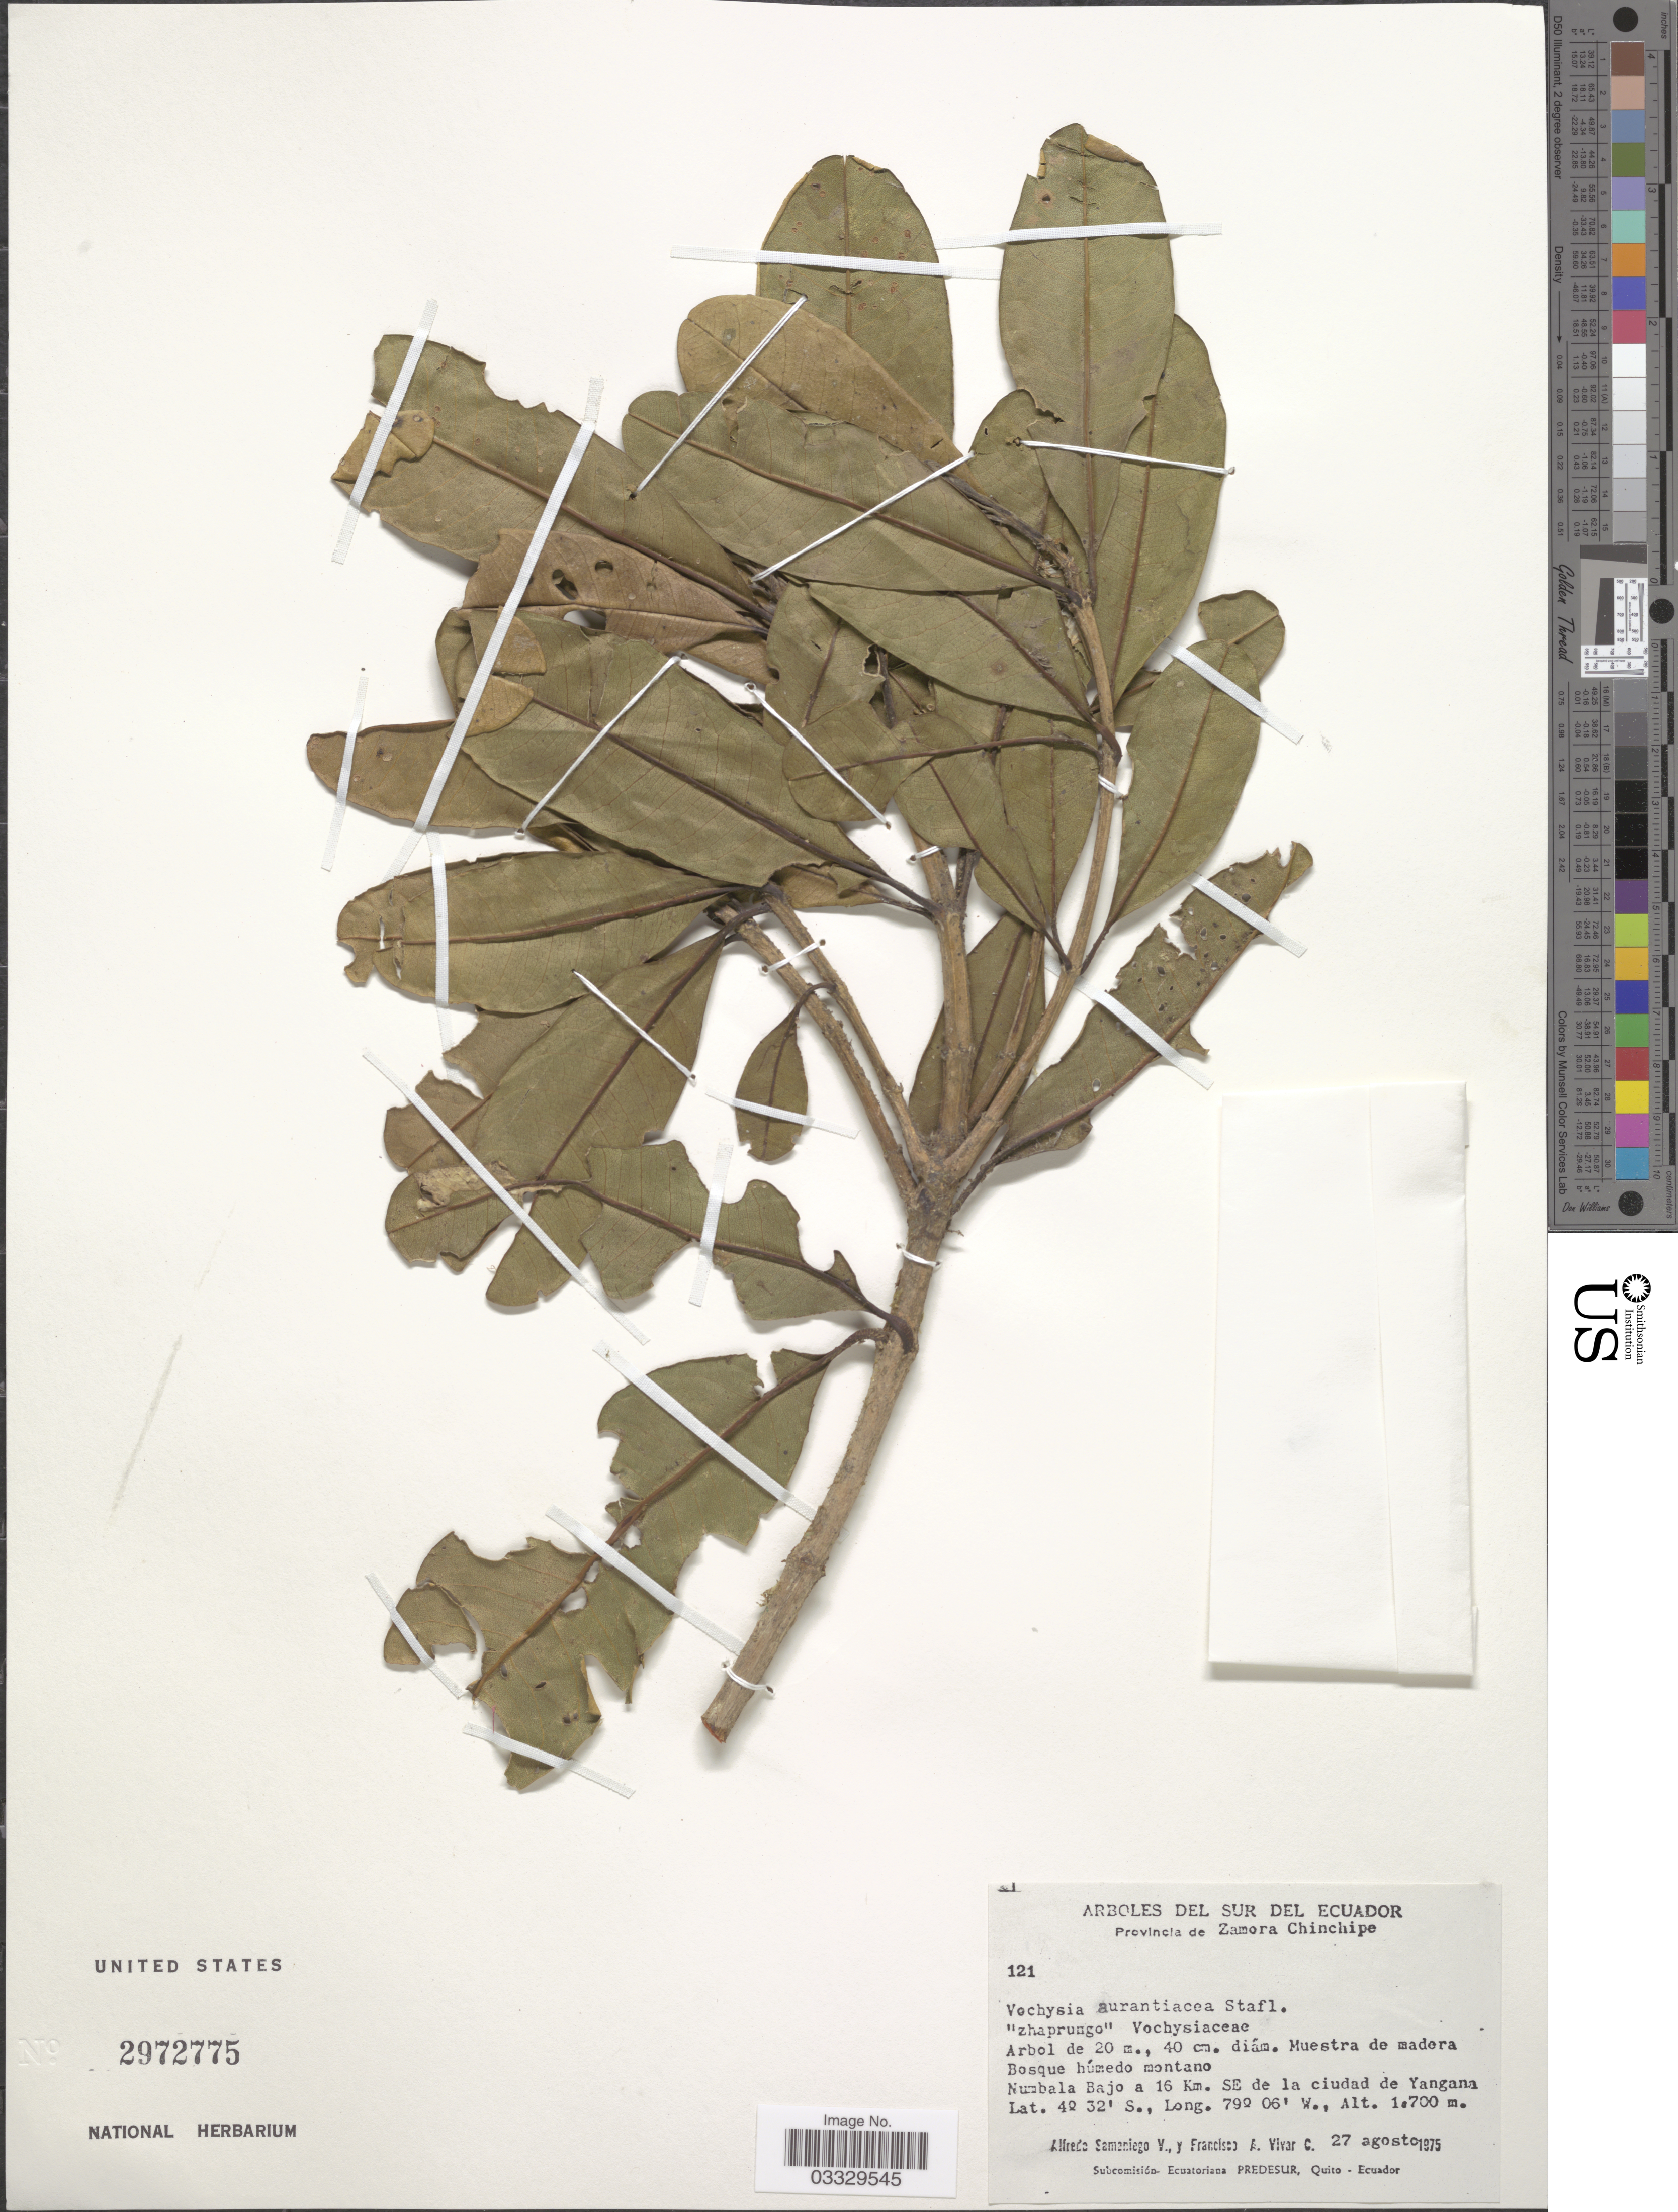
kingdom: Plantae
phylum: Tracheophyta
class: Magnoliopsida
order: Myrtales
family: Vochysiaceae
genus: Vochysia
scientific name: Vochysia aurantiaca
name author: Stafleu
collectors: A. V. Samaniego & F. A. Vivar C.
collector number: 121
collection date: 1975-08-27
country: Ecuador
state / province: Zamora-Chinchipe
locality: Sur del Ecuador. Numbala Bajo a 16 Km. SE de la ciudad de Yangana.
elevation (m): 1700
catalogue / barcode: US 2972775